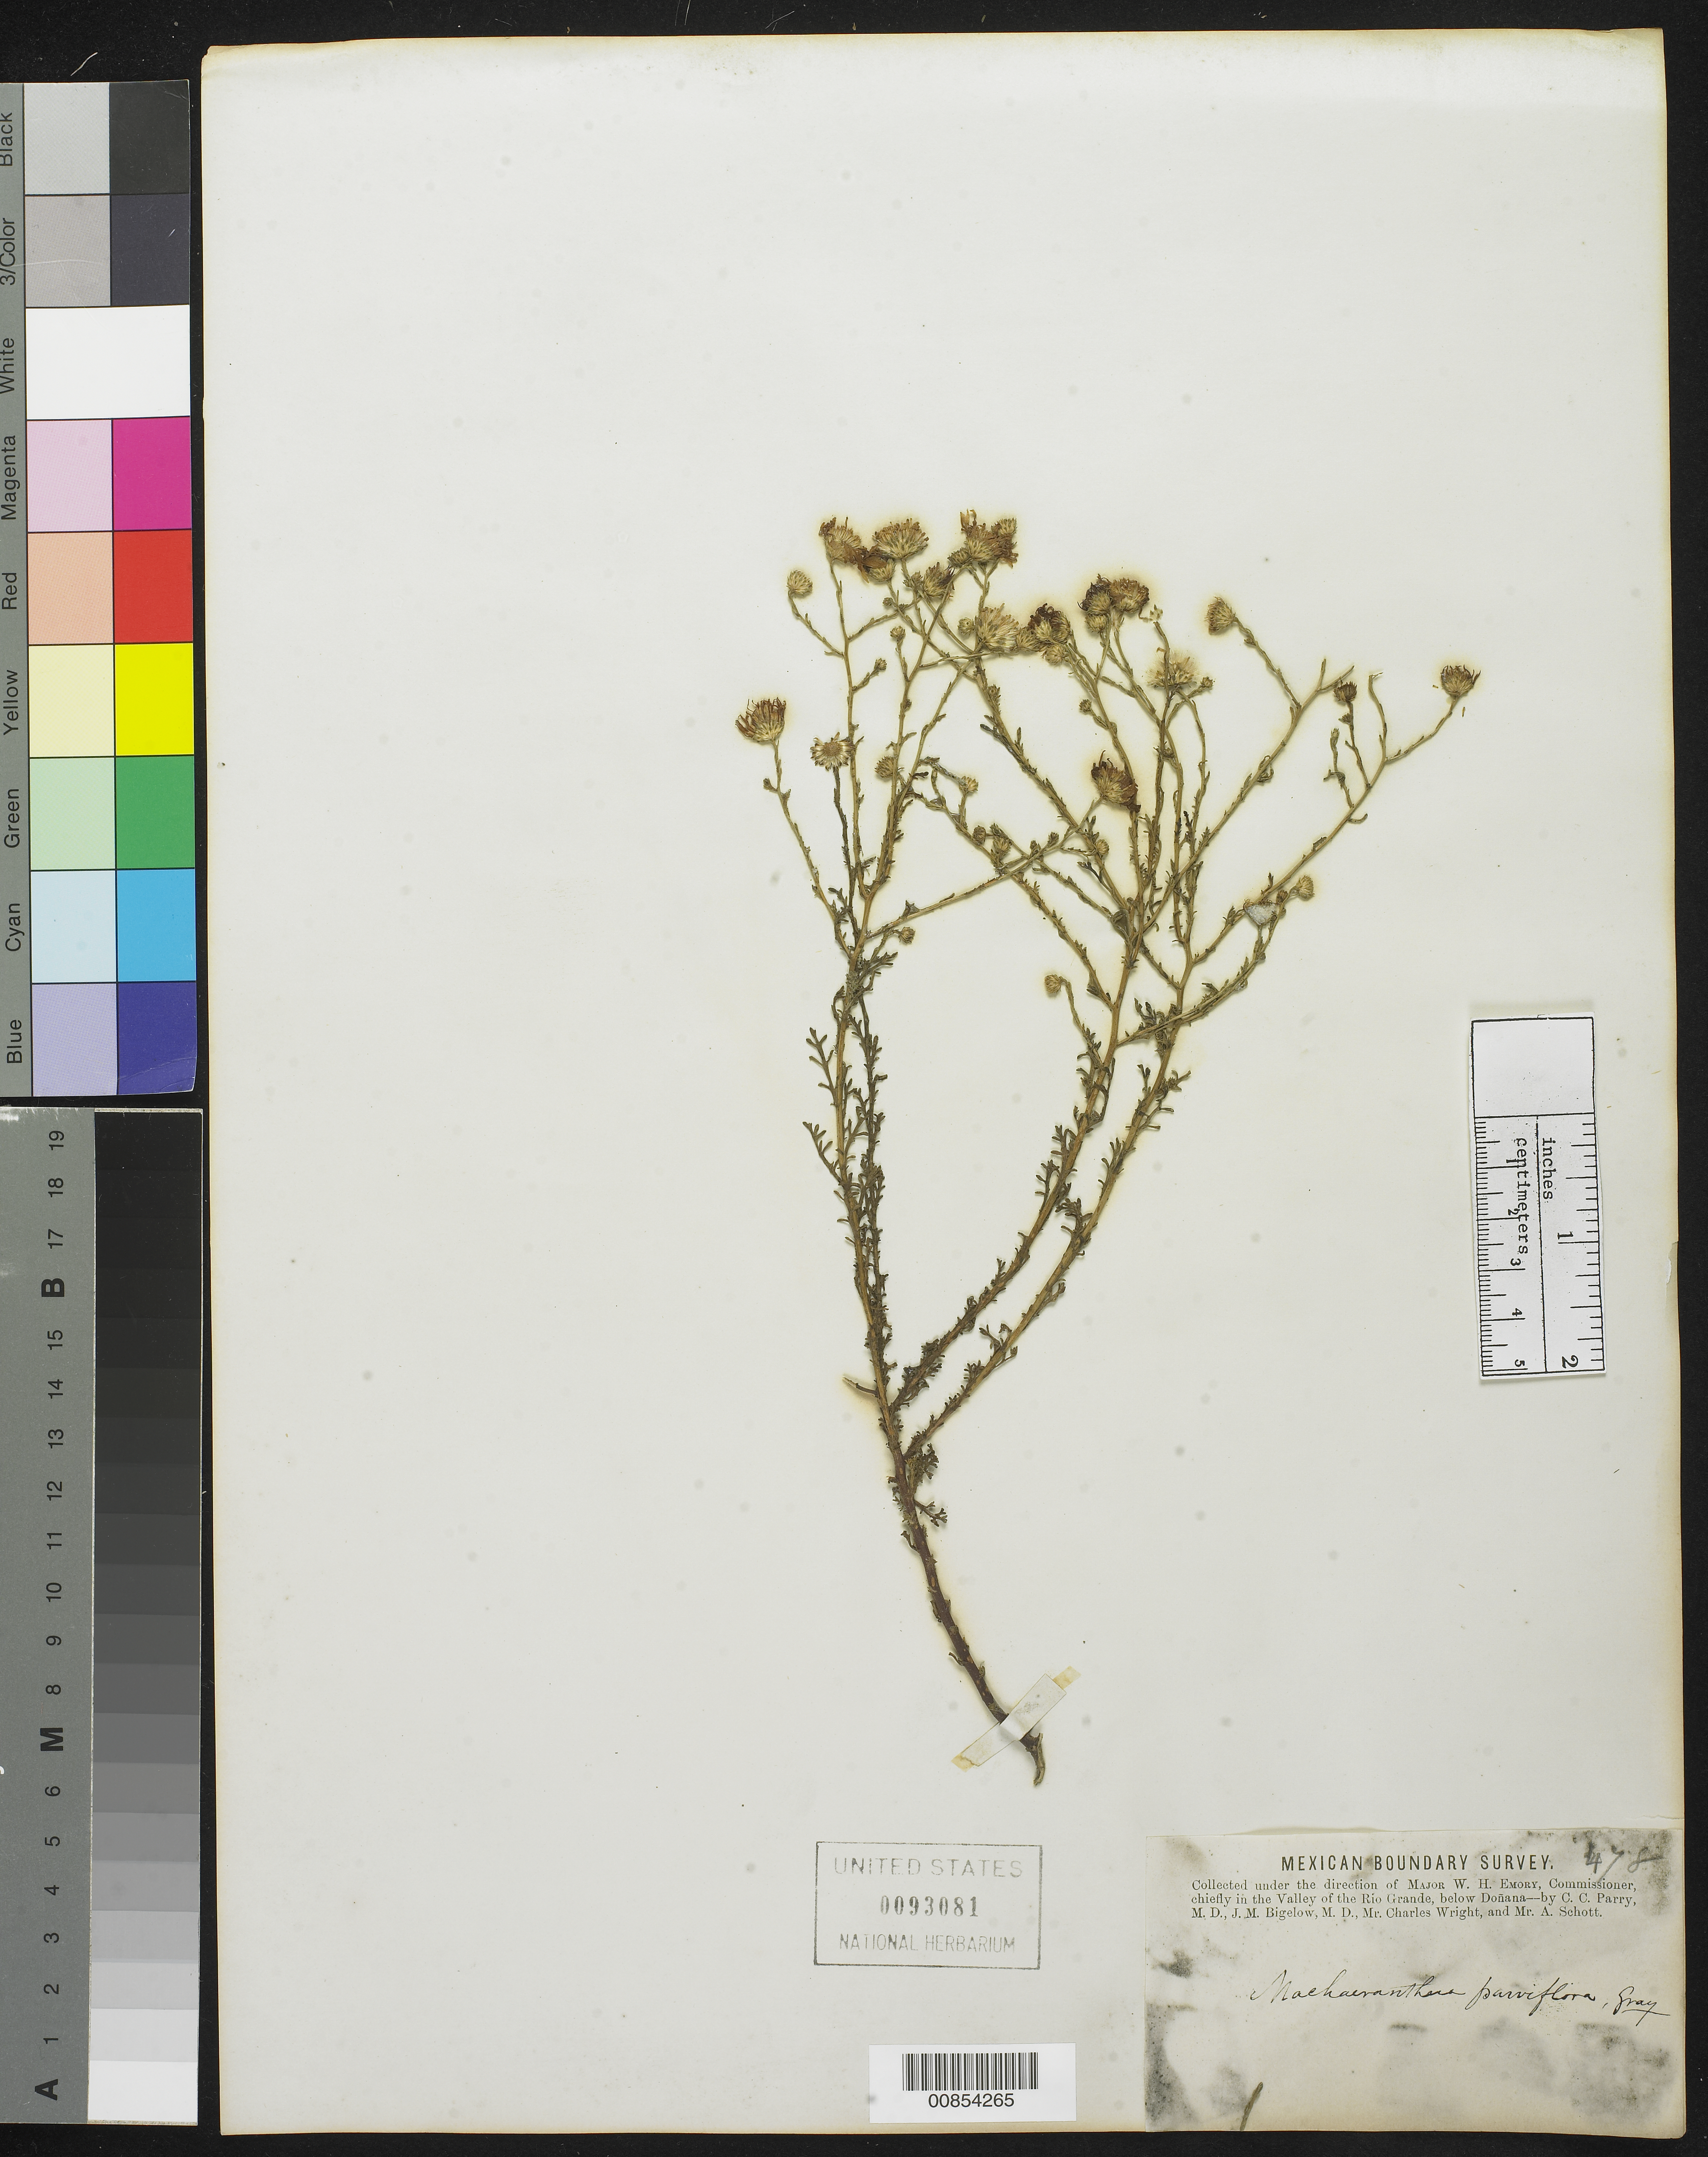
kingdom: Plantae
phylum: Tracheophyta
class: Magnoliopsida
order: Asterales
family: Asteraceae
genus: Machaeranthera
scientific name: Machaeranthera parviflora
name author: A. Gray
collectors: C. C. Parry, J. M. Bigelow, C. Wright & A. C. V. Schott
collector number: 478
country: United States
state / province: New Mexico / Texas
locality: Valley of the Rio Grande, below Doñana.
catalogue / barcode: US 93081